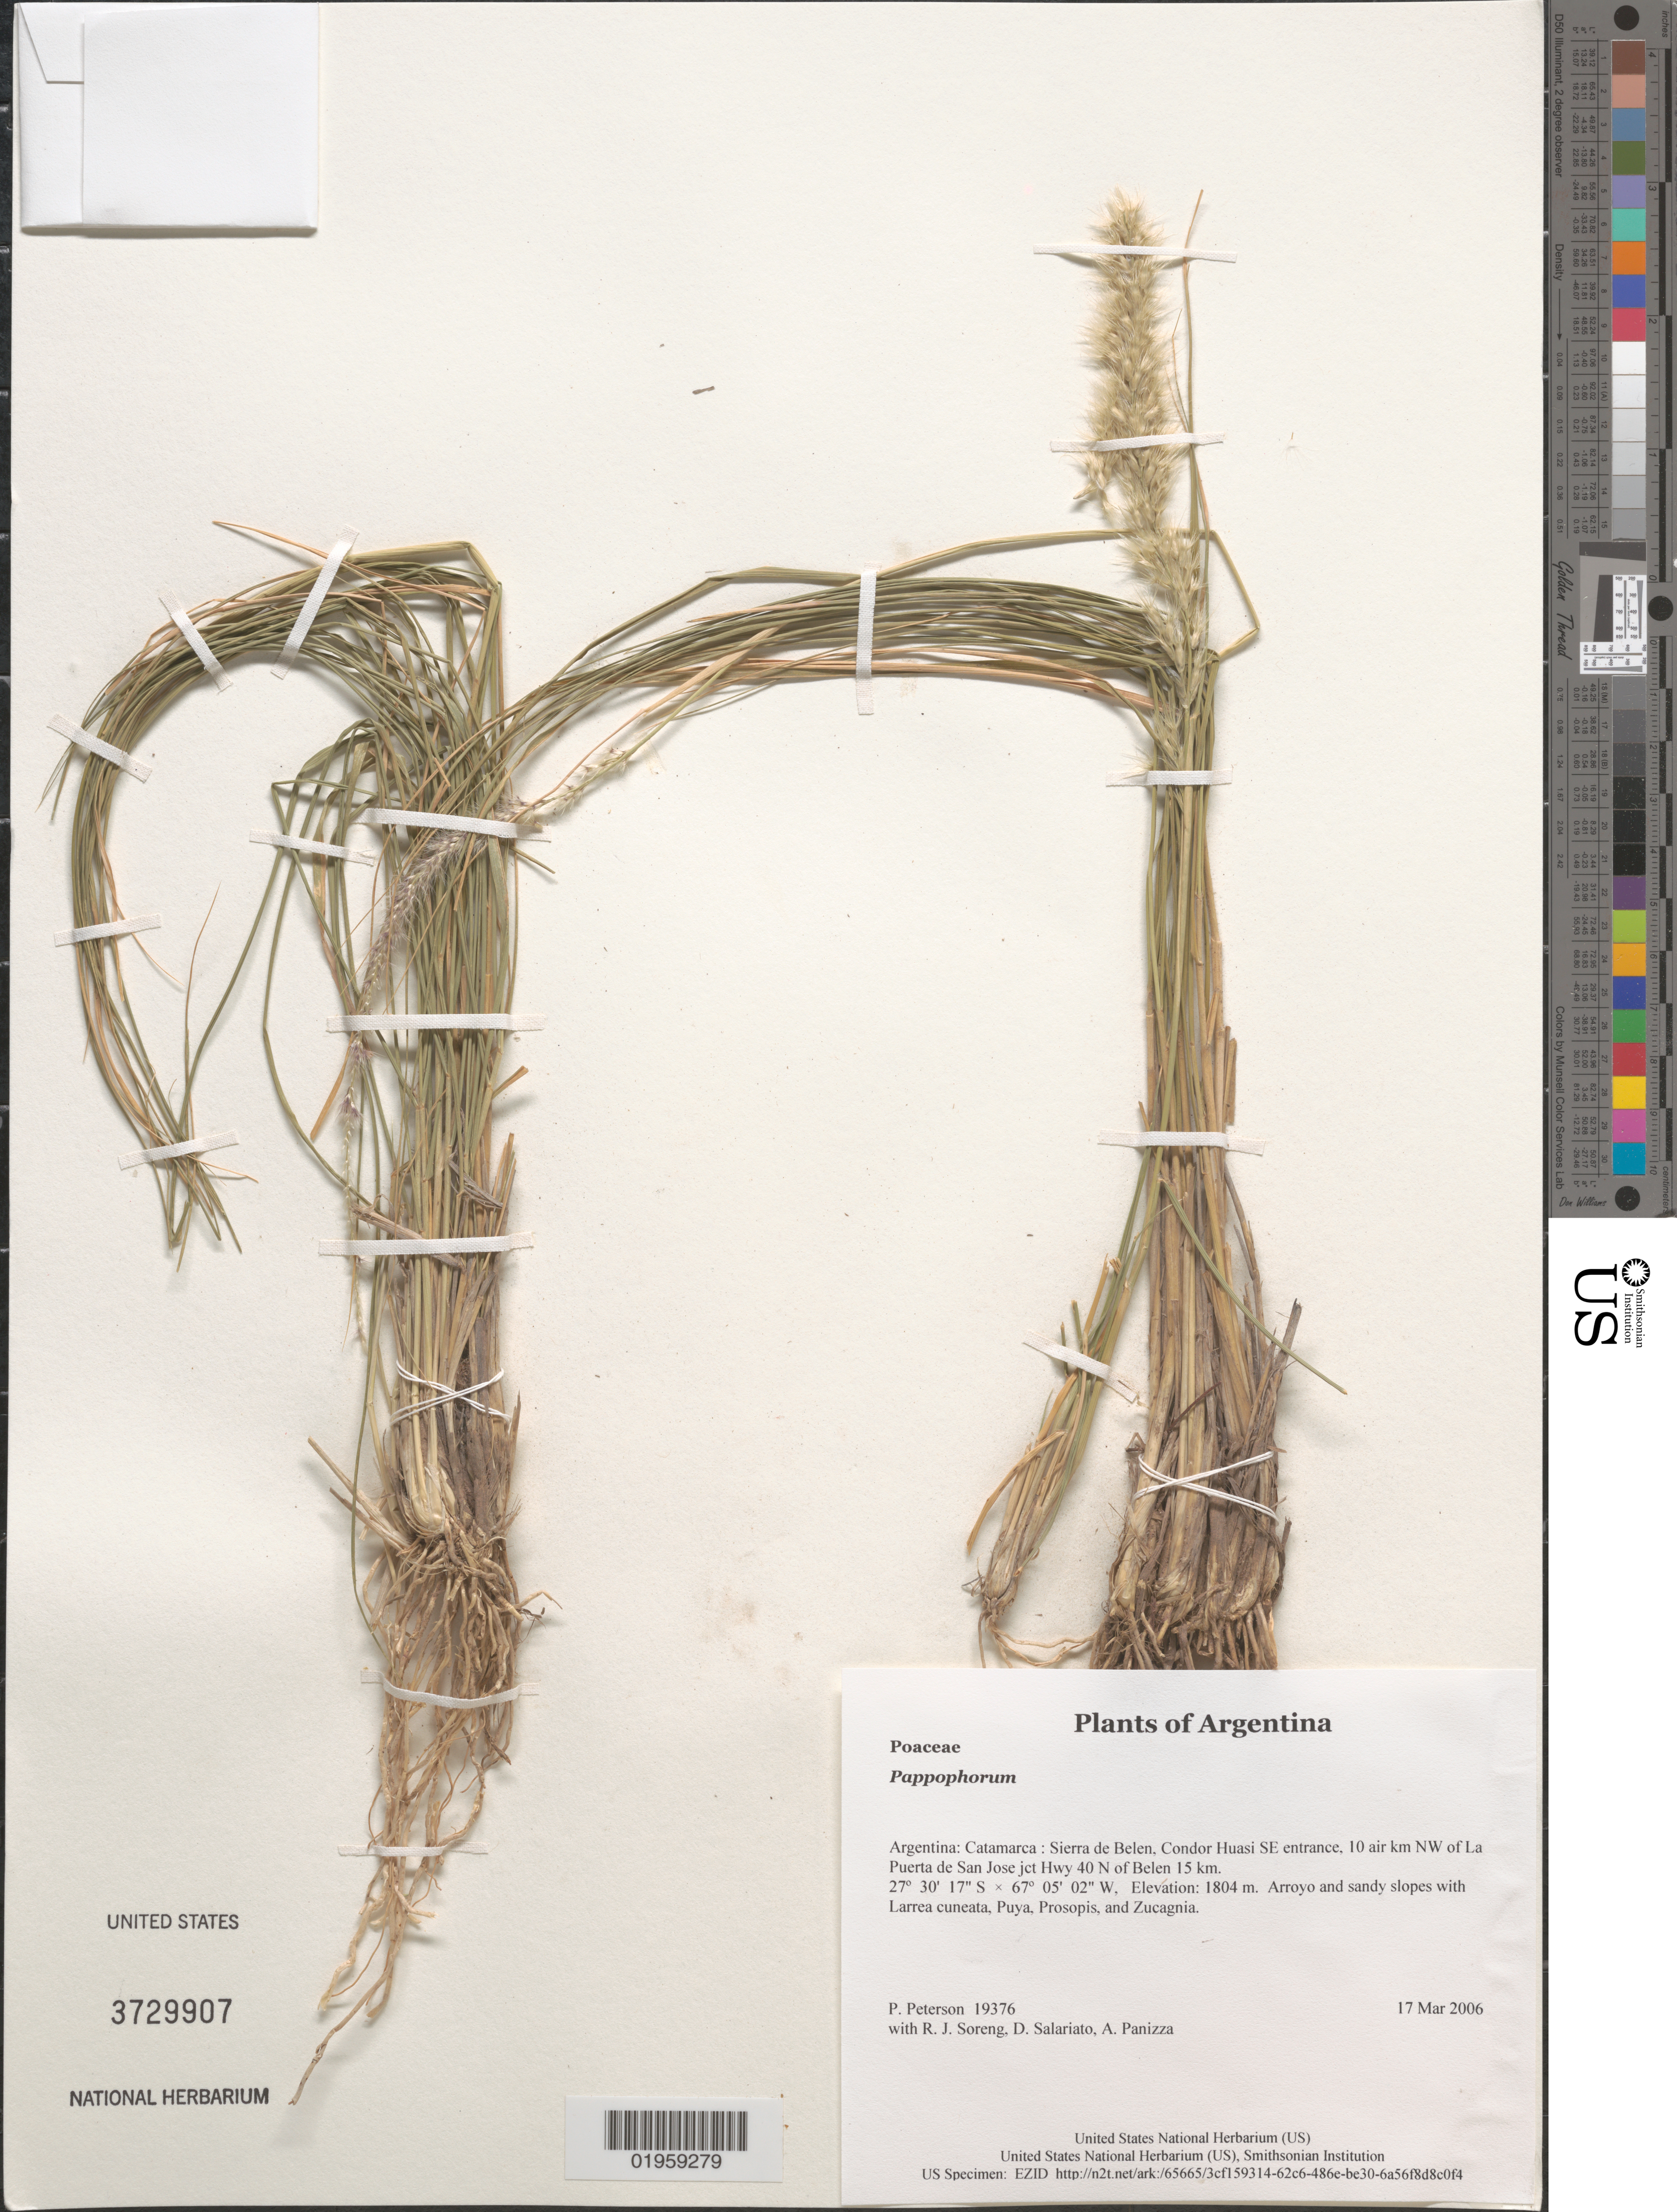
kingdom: Plantae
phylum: Tracheophyta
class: Liliopsida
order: Poales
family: Poaceae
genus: Pappophorum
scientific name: Pappophorum sp.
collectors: P. M. Peterson, R. J. Soreng, D. Salariato & A. Panizza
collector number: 19376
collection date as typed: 17 Mar 2006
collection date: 2006-03-17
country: Argentina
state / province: Catamarca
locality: Sierra de Belen, Condor Huasi SE entrance, 10 air km NW of La Puerta de San Jose jct Hwy 40 N of Belen 15 km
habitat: Arroyo and sandy slopes with Larrea cuneata, Puya, Prosopis, and Zucagnia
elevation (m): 1804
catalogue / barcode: US 3729907